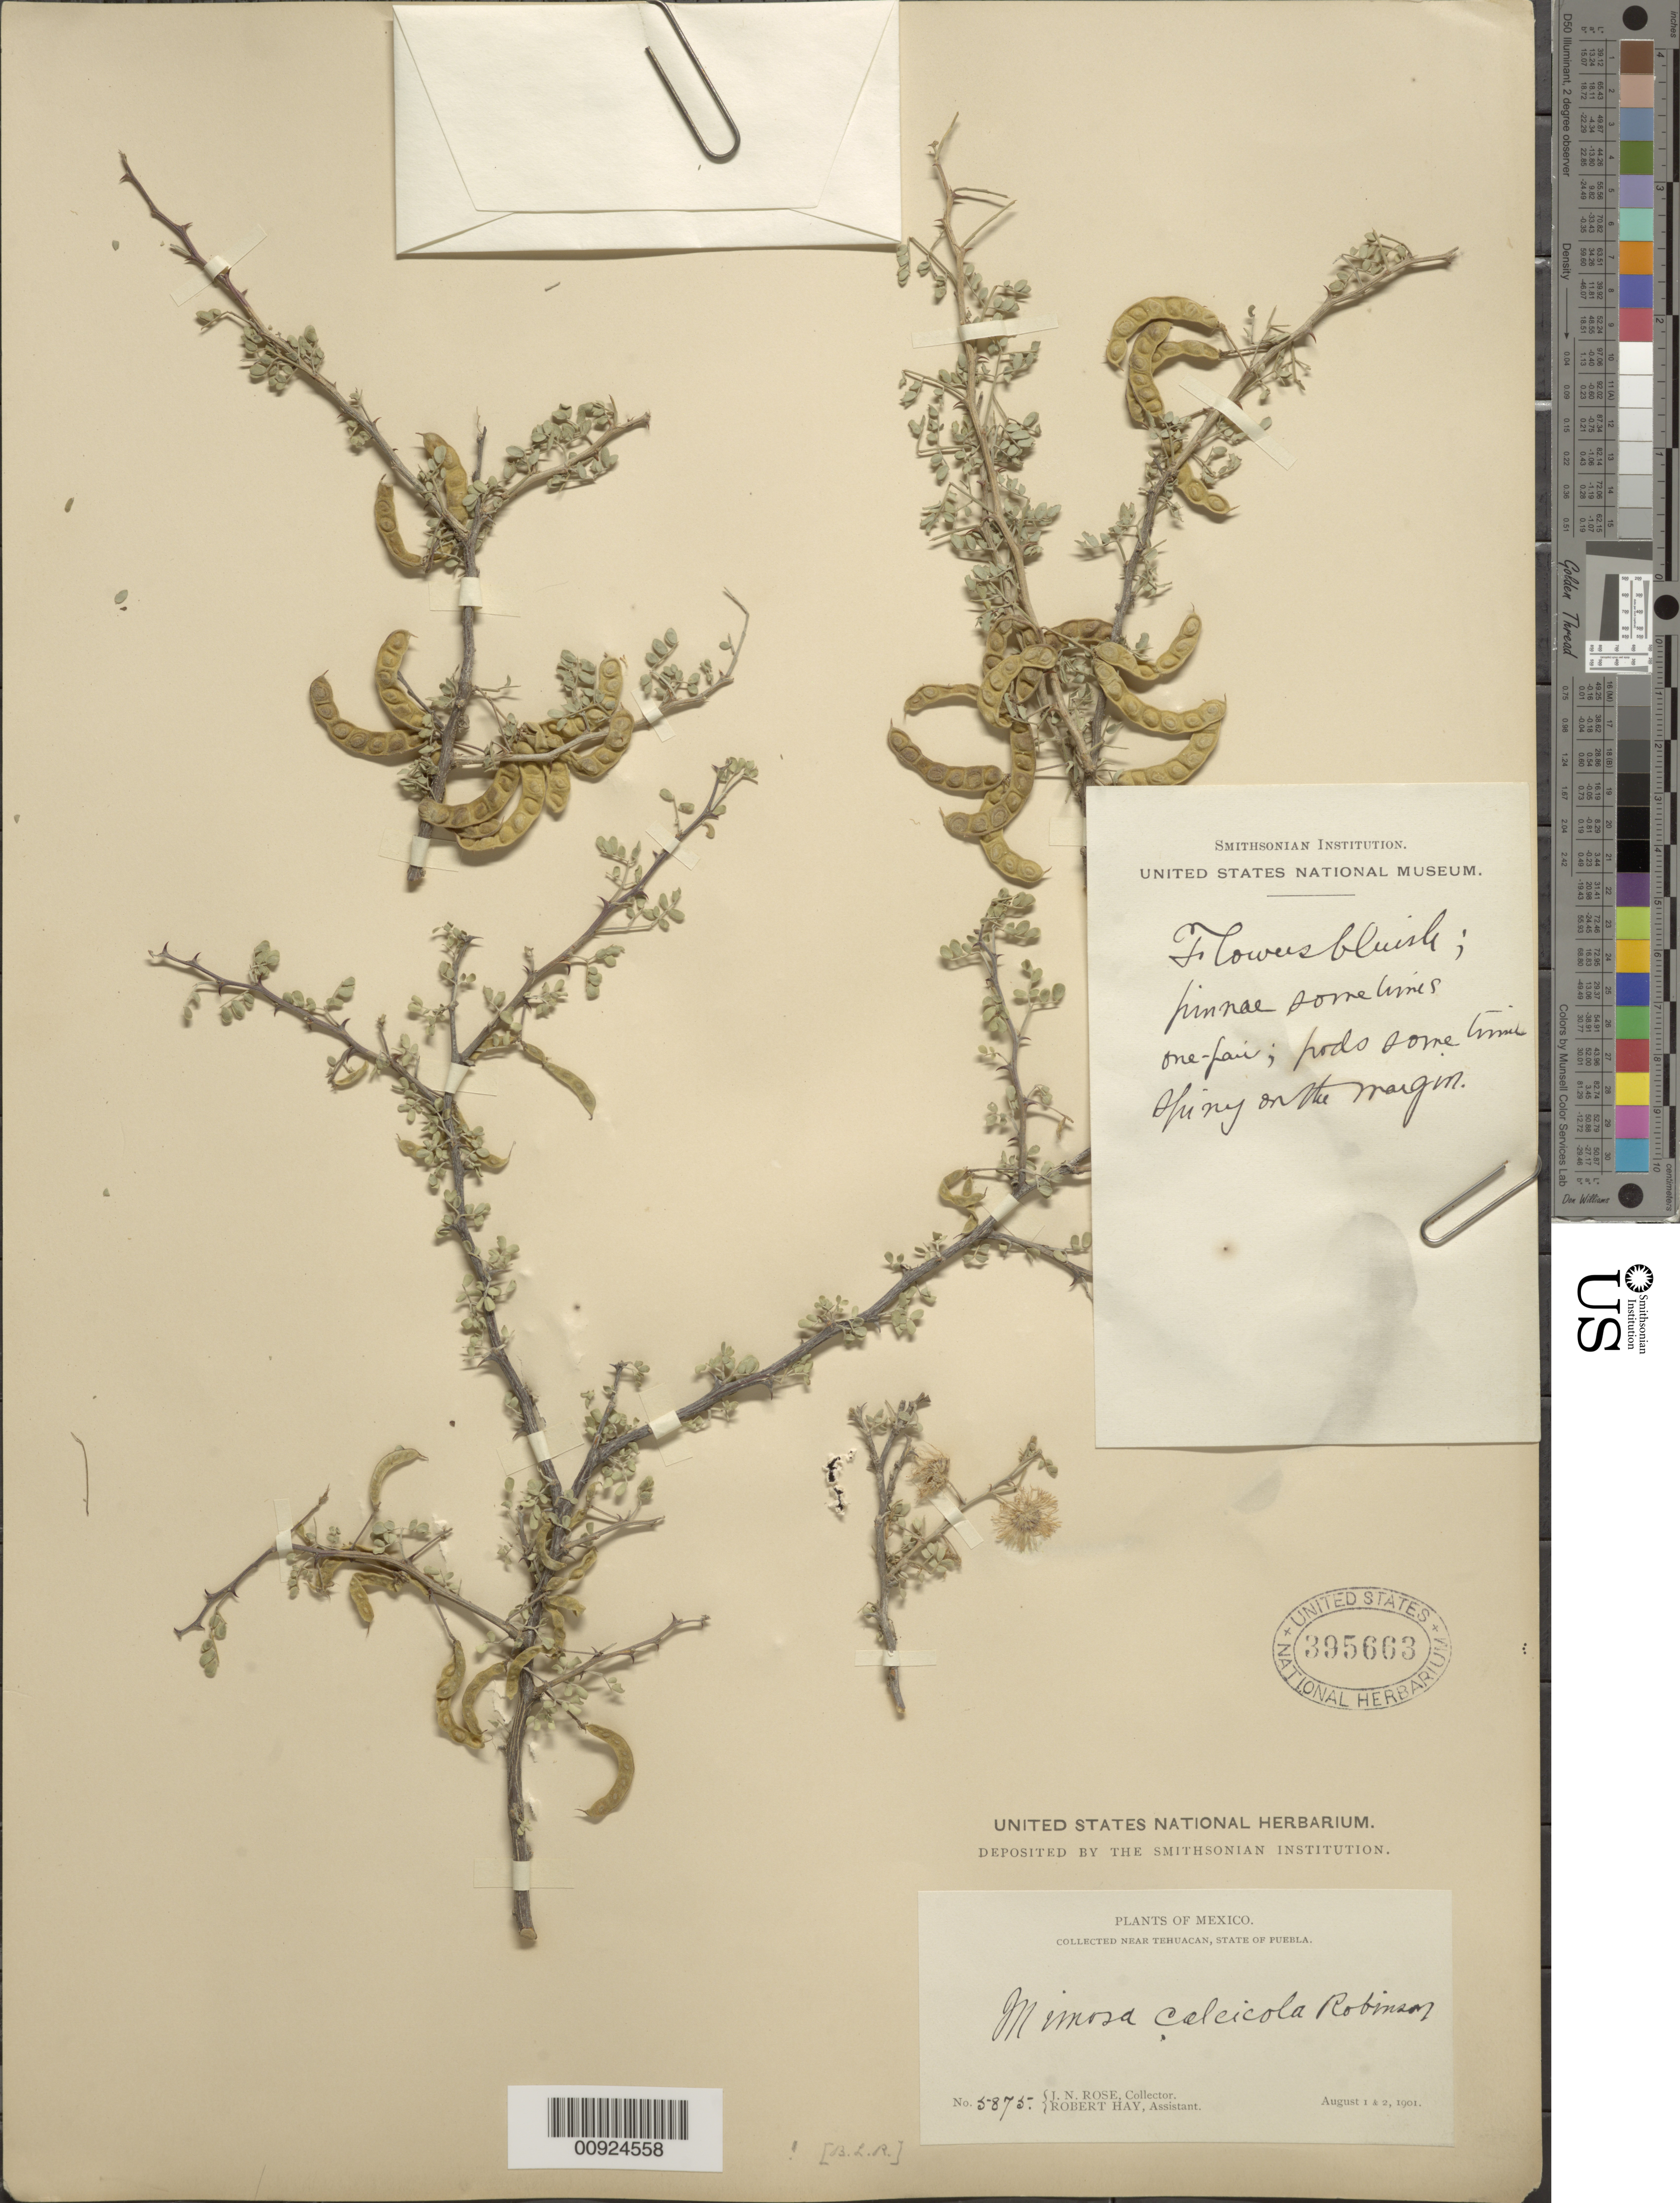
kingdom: Plantae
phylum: Tracheophyta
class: Magnoliopsida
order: Fabales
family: Fabaceae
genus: Mimosa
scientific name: Mimosa calcicola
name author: B.L. Rob.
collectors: J. N. Rose & R. Hay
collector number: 5875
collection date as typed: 01 Aug 1901 to 02 Aug 1901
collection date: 1901-08-01/1901-08-02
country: Mexico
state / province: Puebla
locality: Near tehuacan, State of Puebla.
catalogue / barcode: US 395663